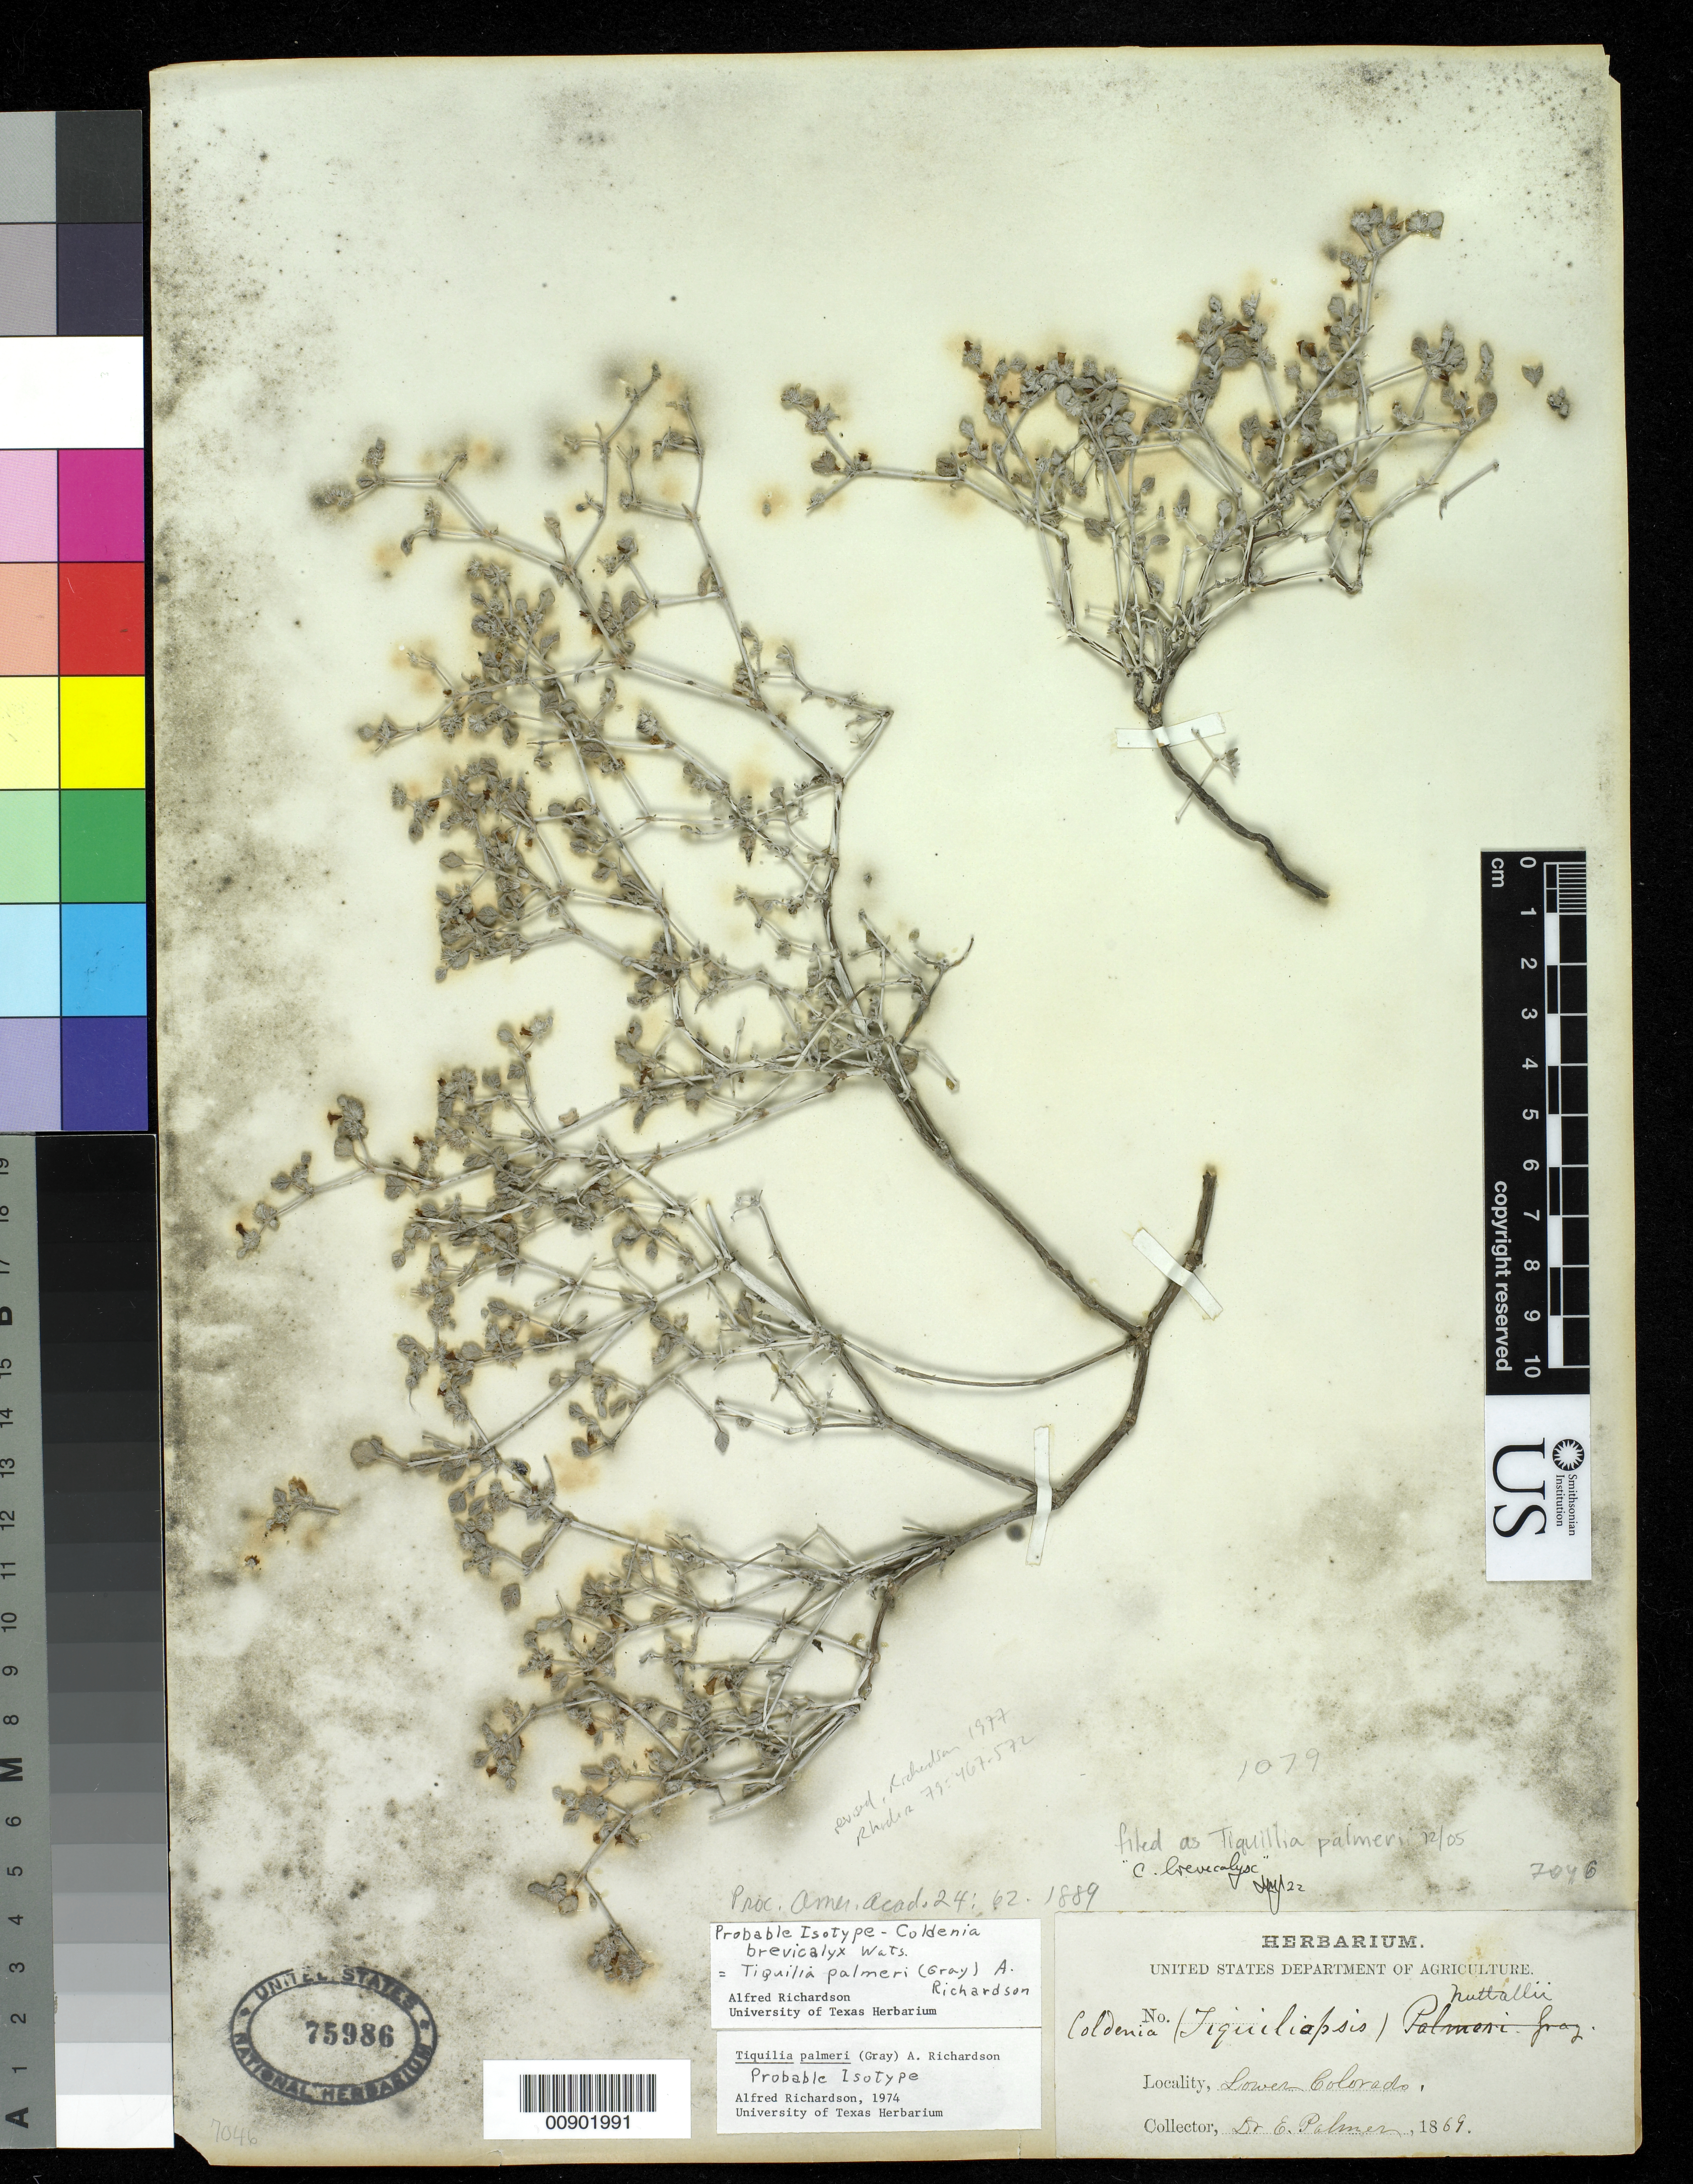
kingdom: Plantae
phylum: Tracheophyta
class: Magnoliopsida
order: Boraginales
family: Coldeniaceae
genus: Coldenia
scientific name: Coldenia palmeri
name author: A. Gray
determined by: Richardson, A. T.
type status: Possible Isotype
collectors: E. Palmer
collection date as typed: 1869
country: United States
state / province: Arizona / California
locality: Lower Colorado.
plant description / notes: Cited by A. Richardson, Rhodora 79: 538-540.; Also a possible type of Coldenia brevicalyx S. Watson, nom. superfl.; Cited by A. Richardson, Rhodora 79: 538-540.; Also a possible type of Coldenia palmeri A. Gray.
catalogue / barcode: US 75986